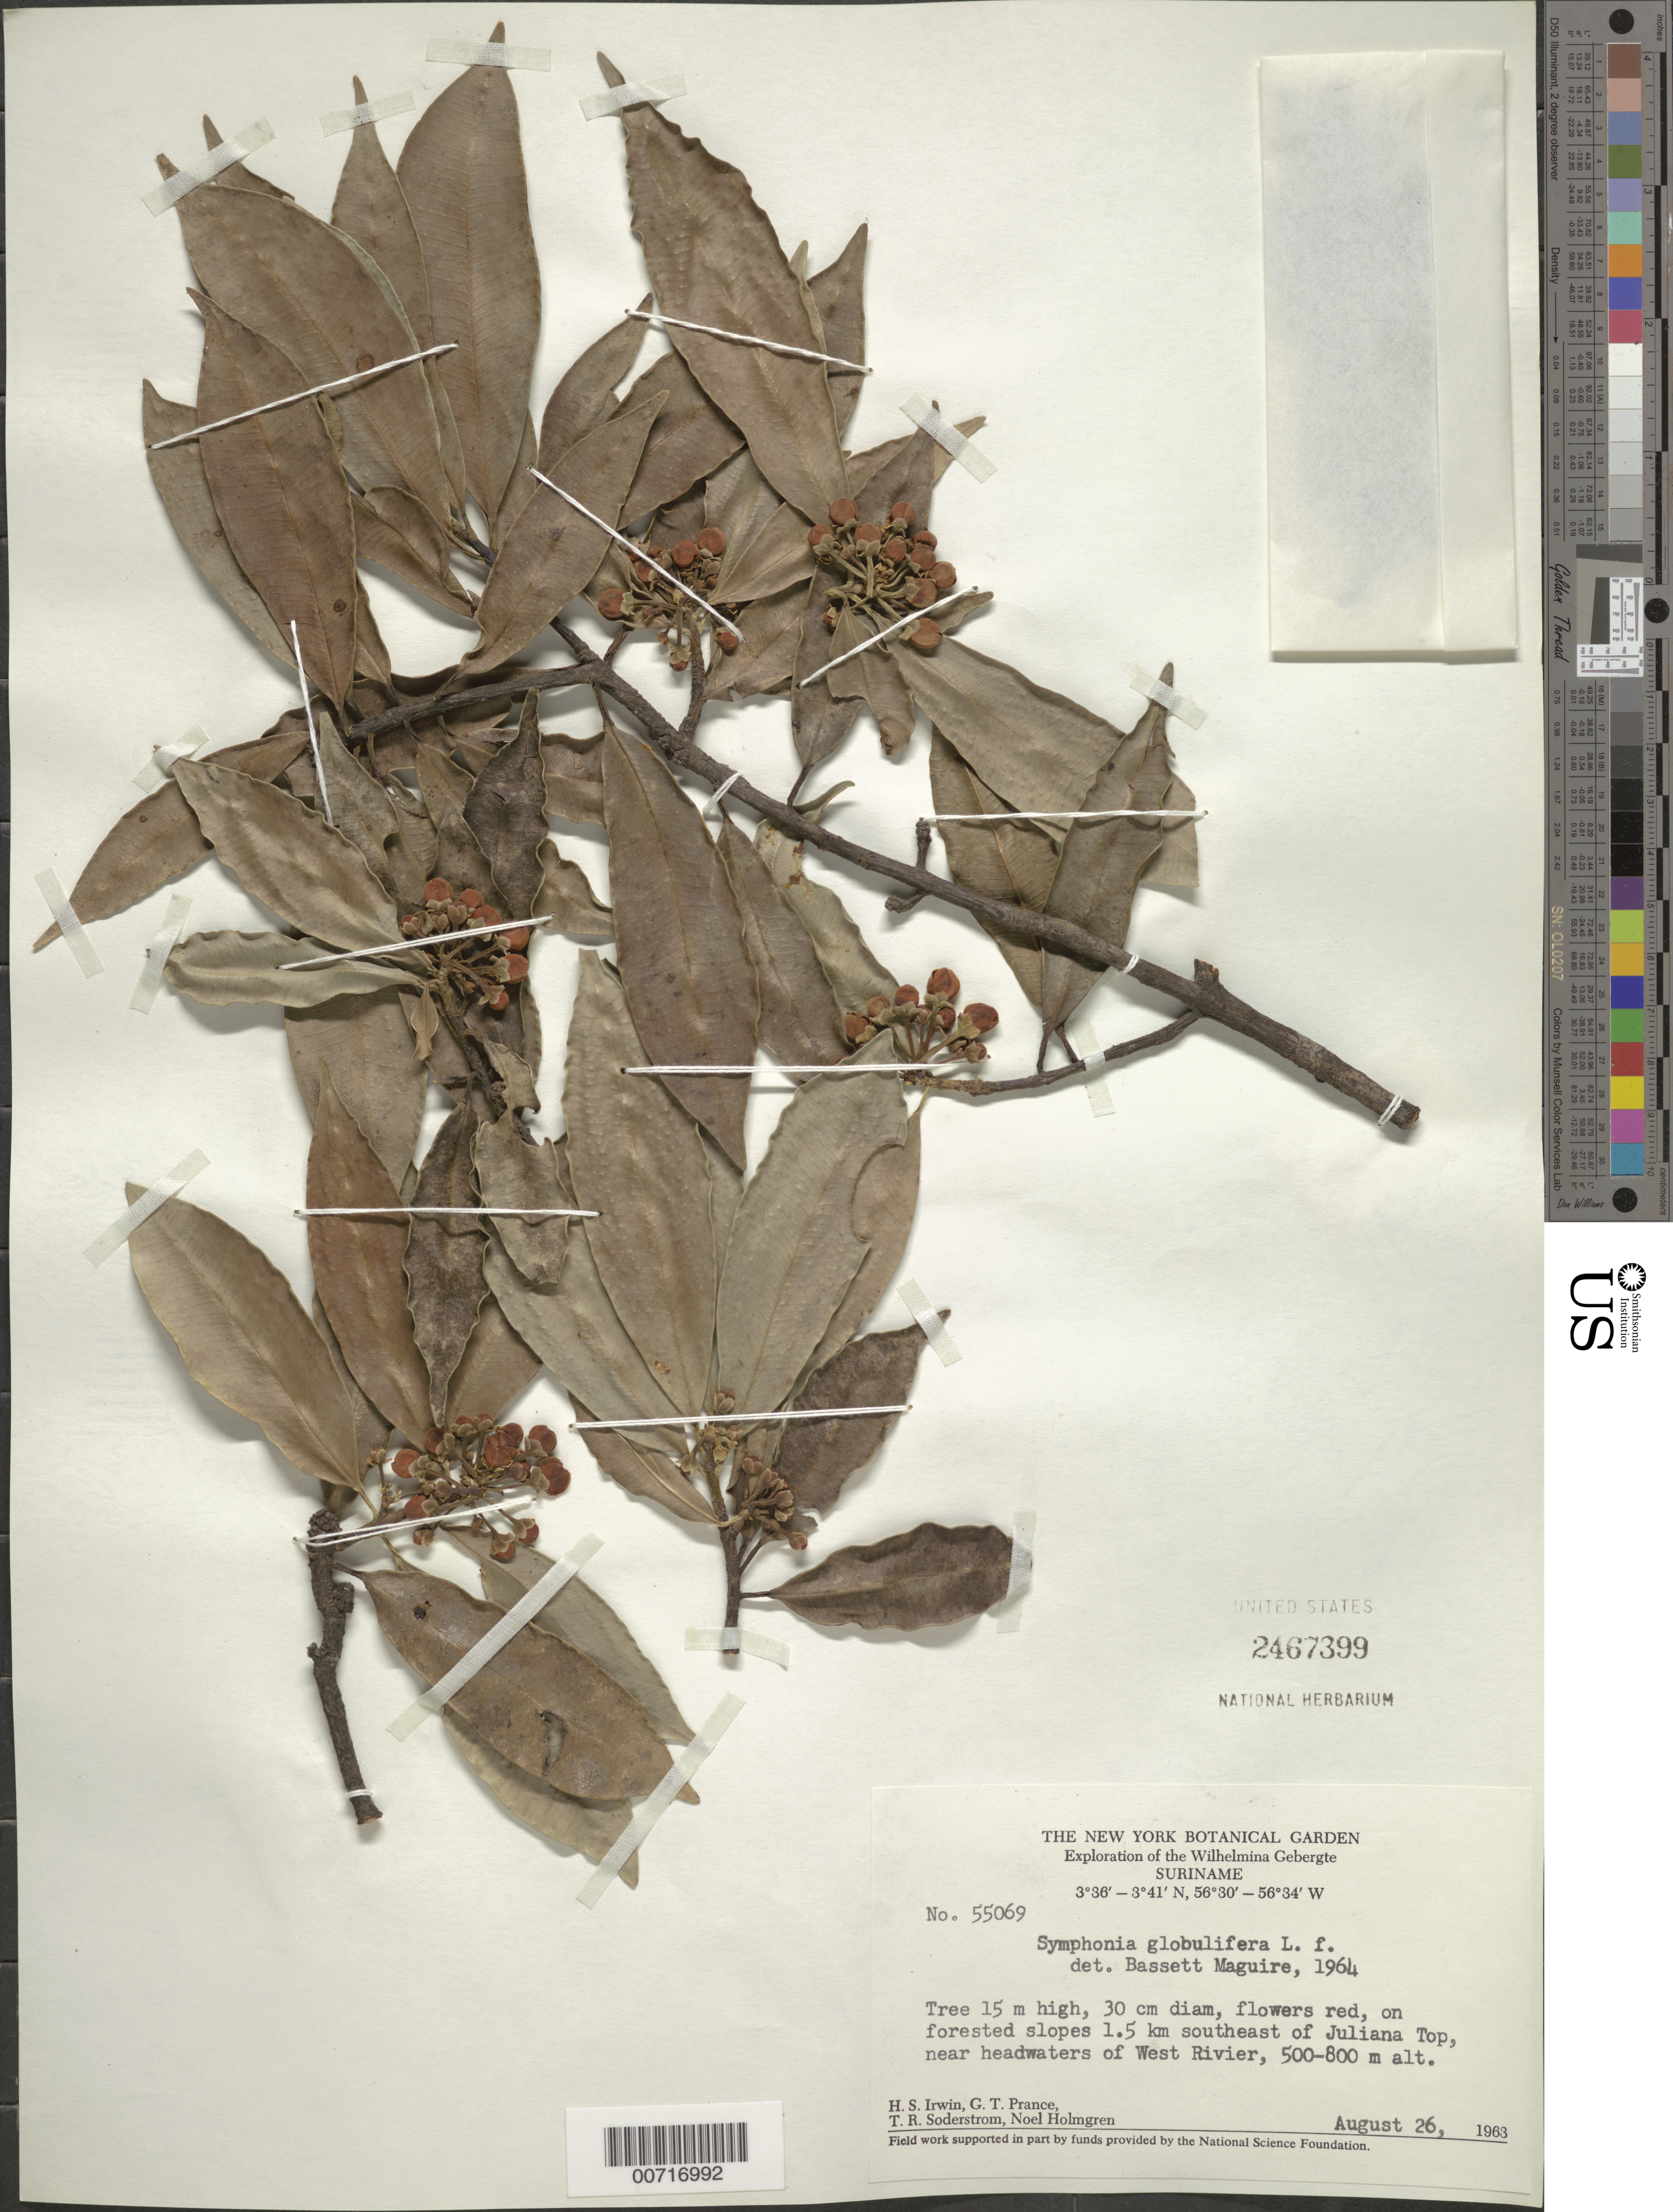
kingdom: Plantae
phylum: Tracheophyta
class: Magnoliopsida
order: Malpighiales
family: Clusiaceae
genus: Symphonia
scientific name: Symphonia globulifera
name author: L. f.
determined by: Maguire, Bassett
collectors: H. Irwin, G. T. Prance, T. R. Soderstrom & N. H. Holmgren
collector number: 55069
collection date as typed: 26-Aug-63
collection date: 1963-08-26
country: Suriname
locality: Juliana Top, 1.5 km SE of, near headwaters of West River, Wilhelmina Gebergte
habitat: Forested slopes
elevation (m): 500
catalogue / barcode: US 2467399